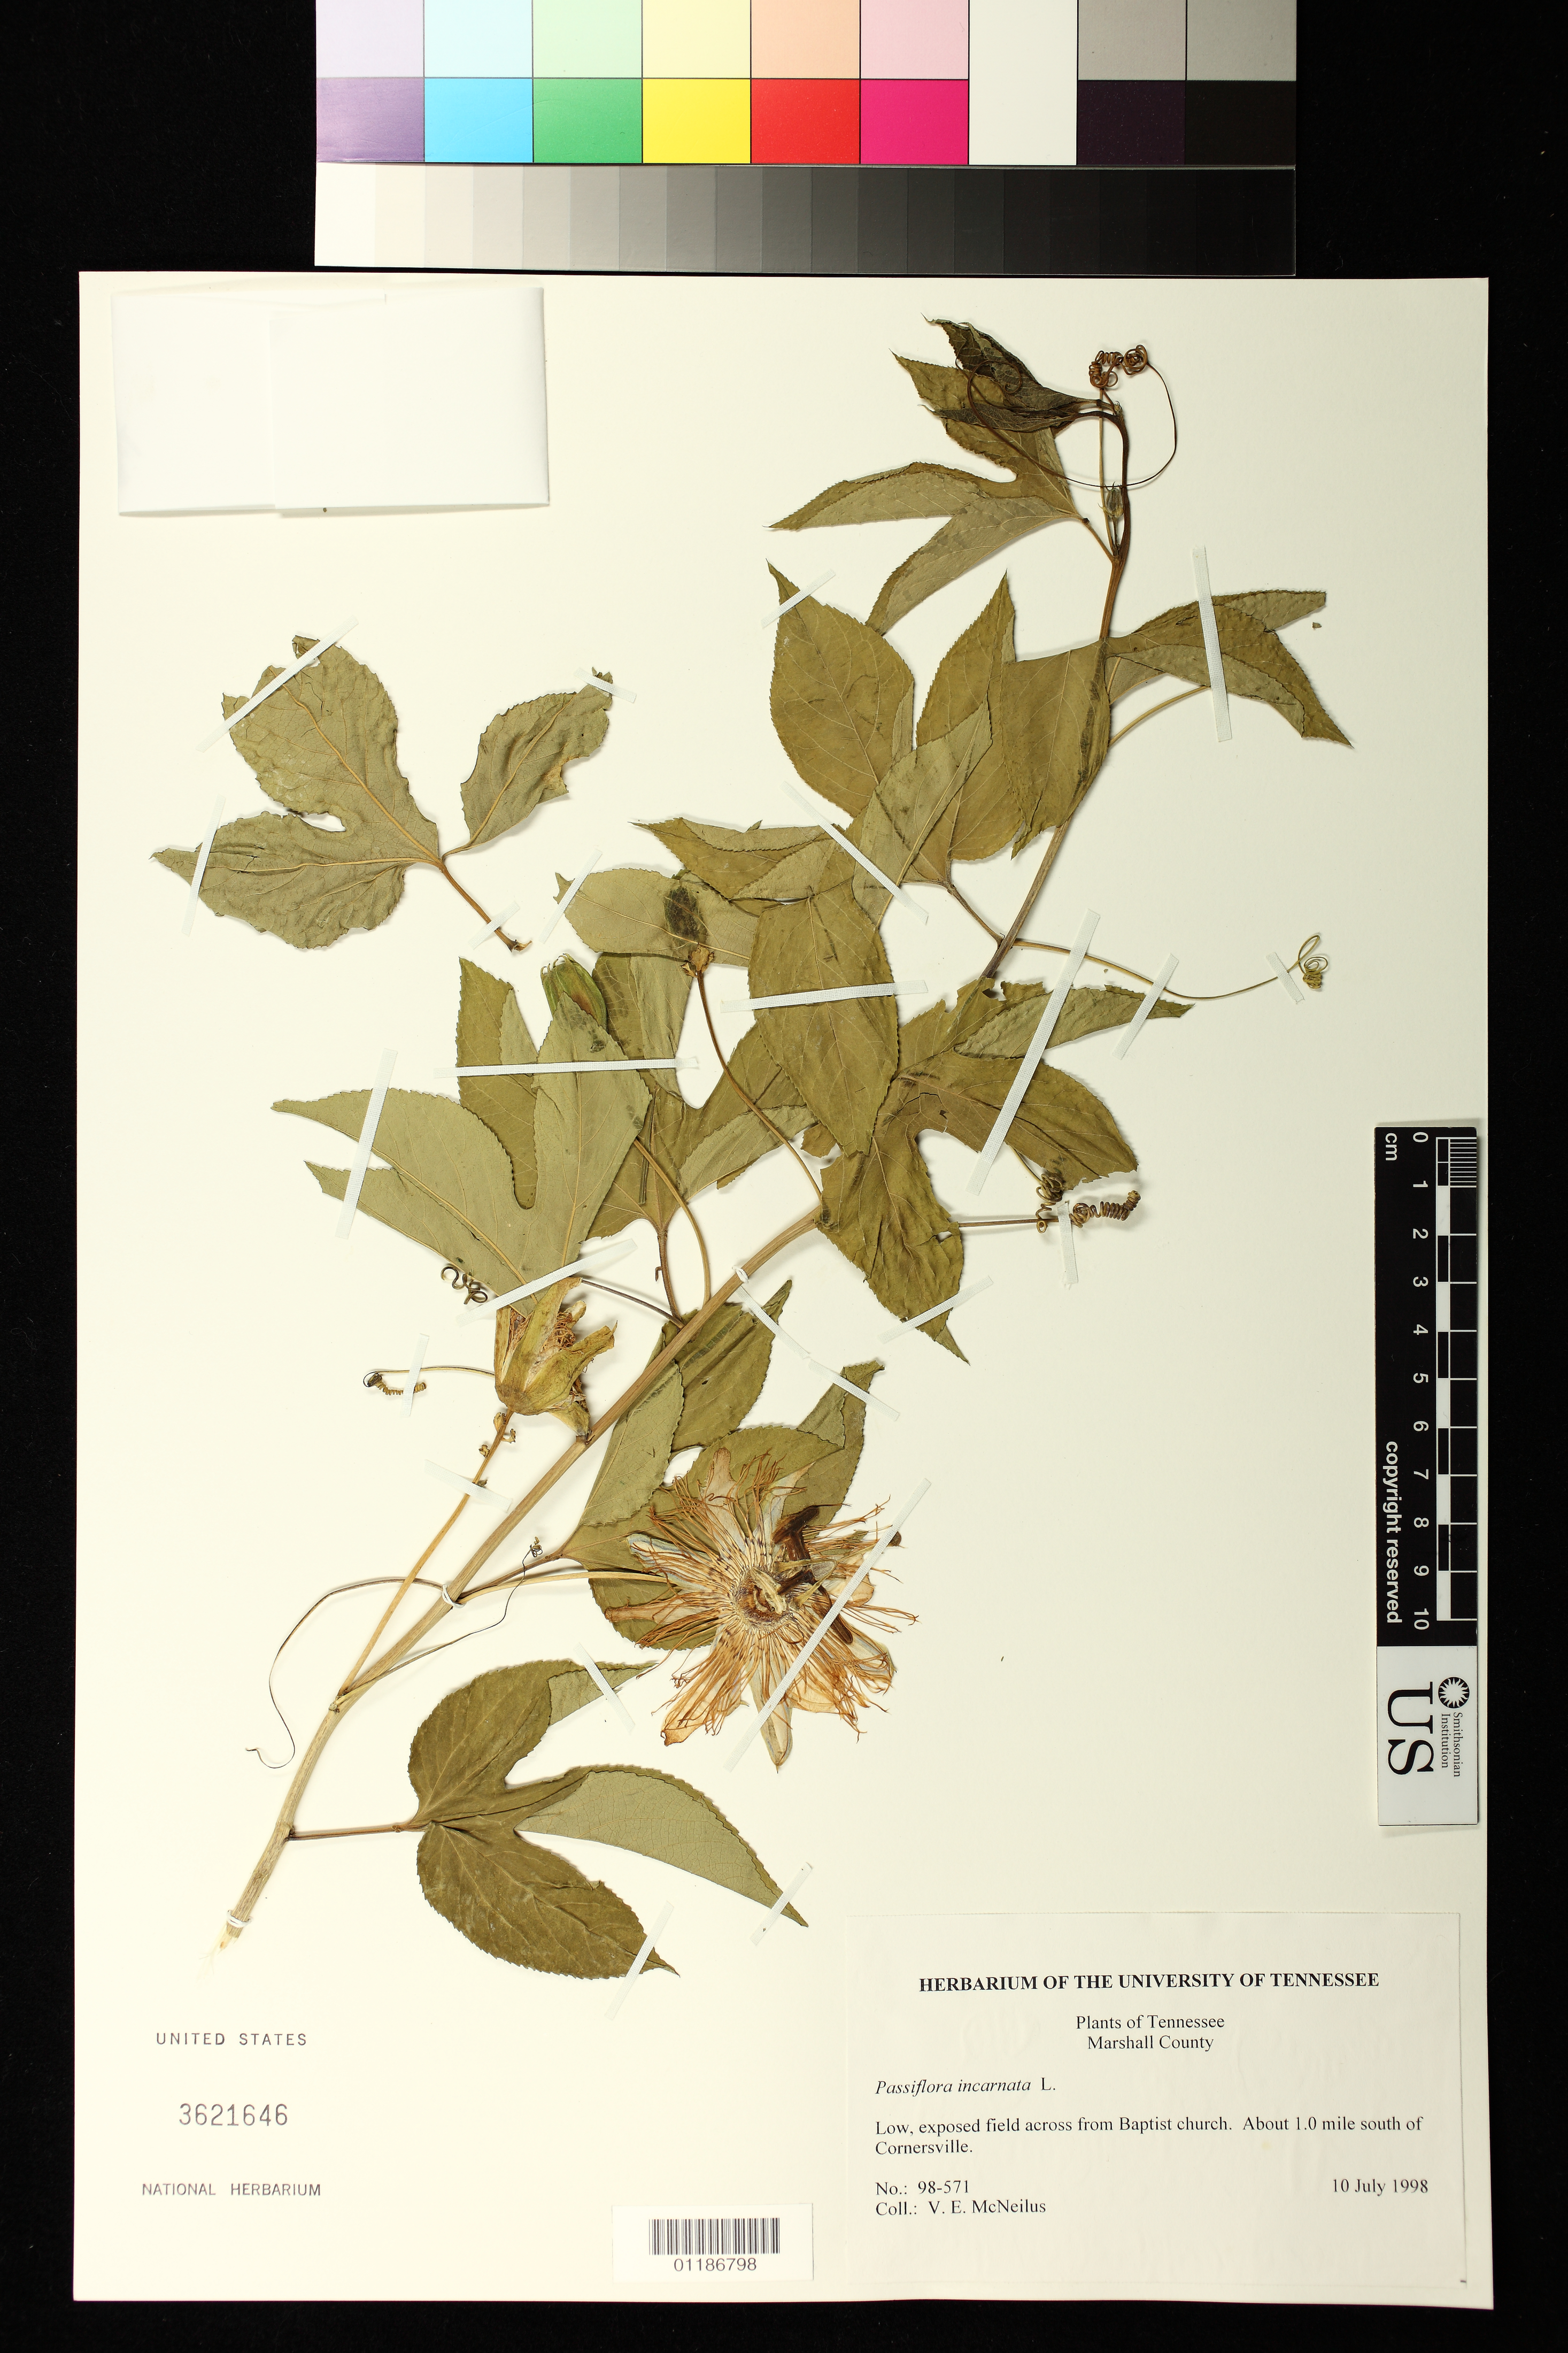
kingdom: Plantae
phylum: Tracheophyta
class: Magnoliopsida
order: Malpighiales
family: Passifloraceae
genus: Passiflora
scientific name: Passiflora incarnata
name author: L.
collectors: V. McNeilus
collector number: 98-571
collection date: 1998-07-10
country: United States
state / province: Tennessee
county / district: Marshall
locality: Low exposed field across from Baptist church. About 1.0 mile S of Cornersville.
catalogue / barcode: US 3621646